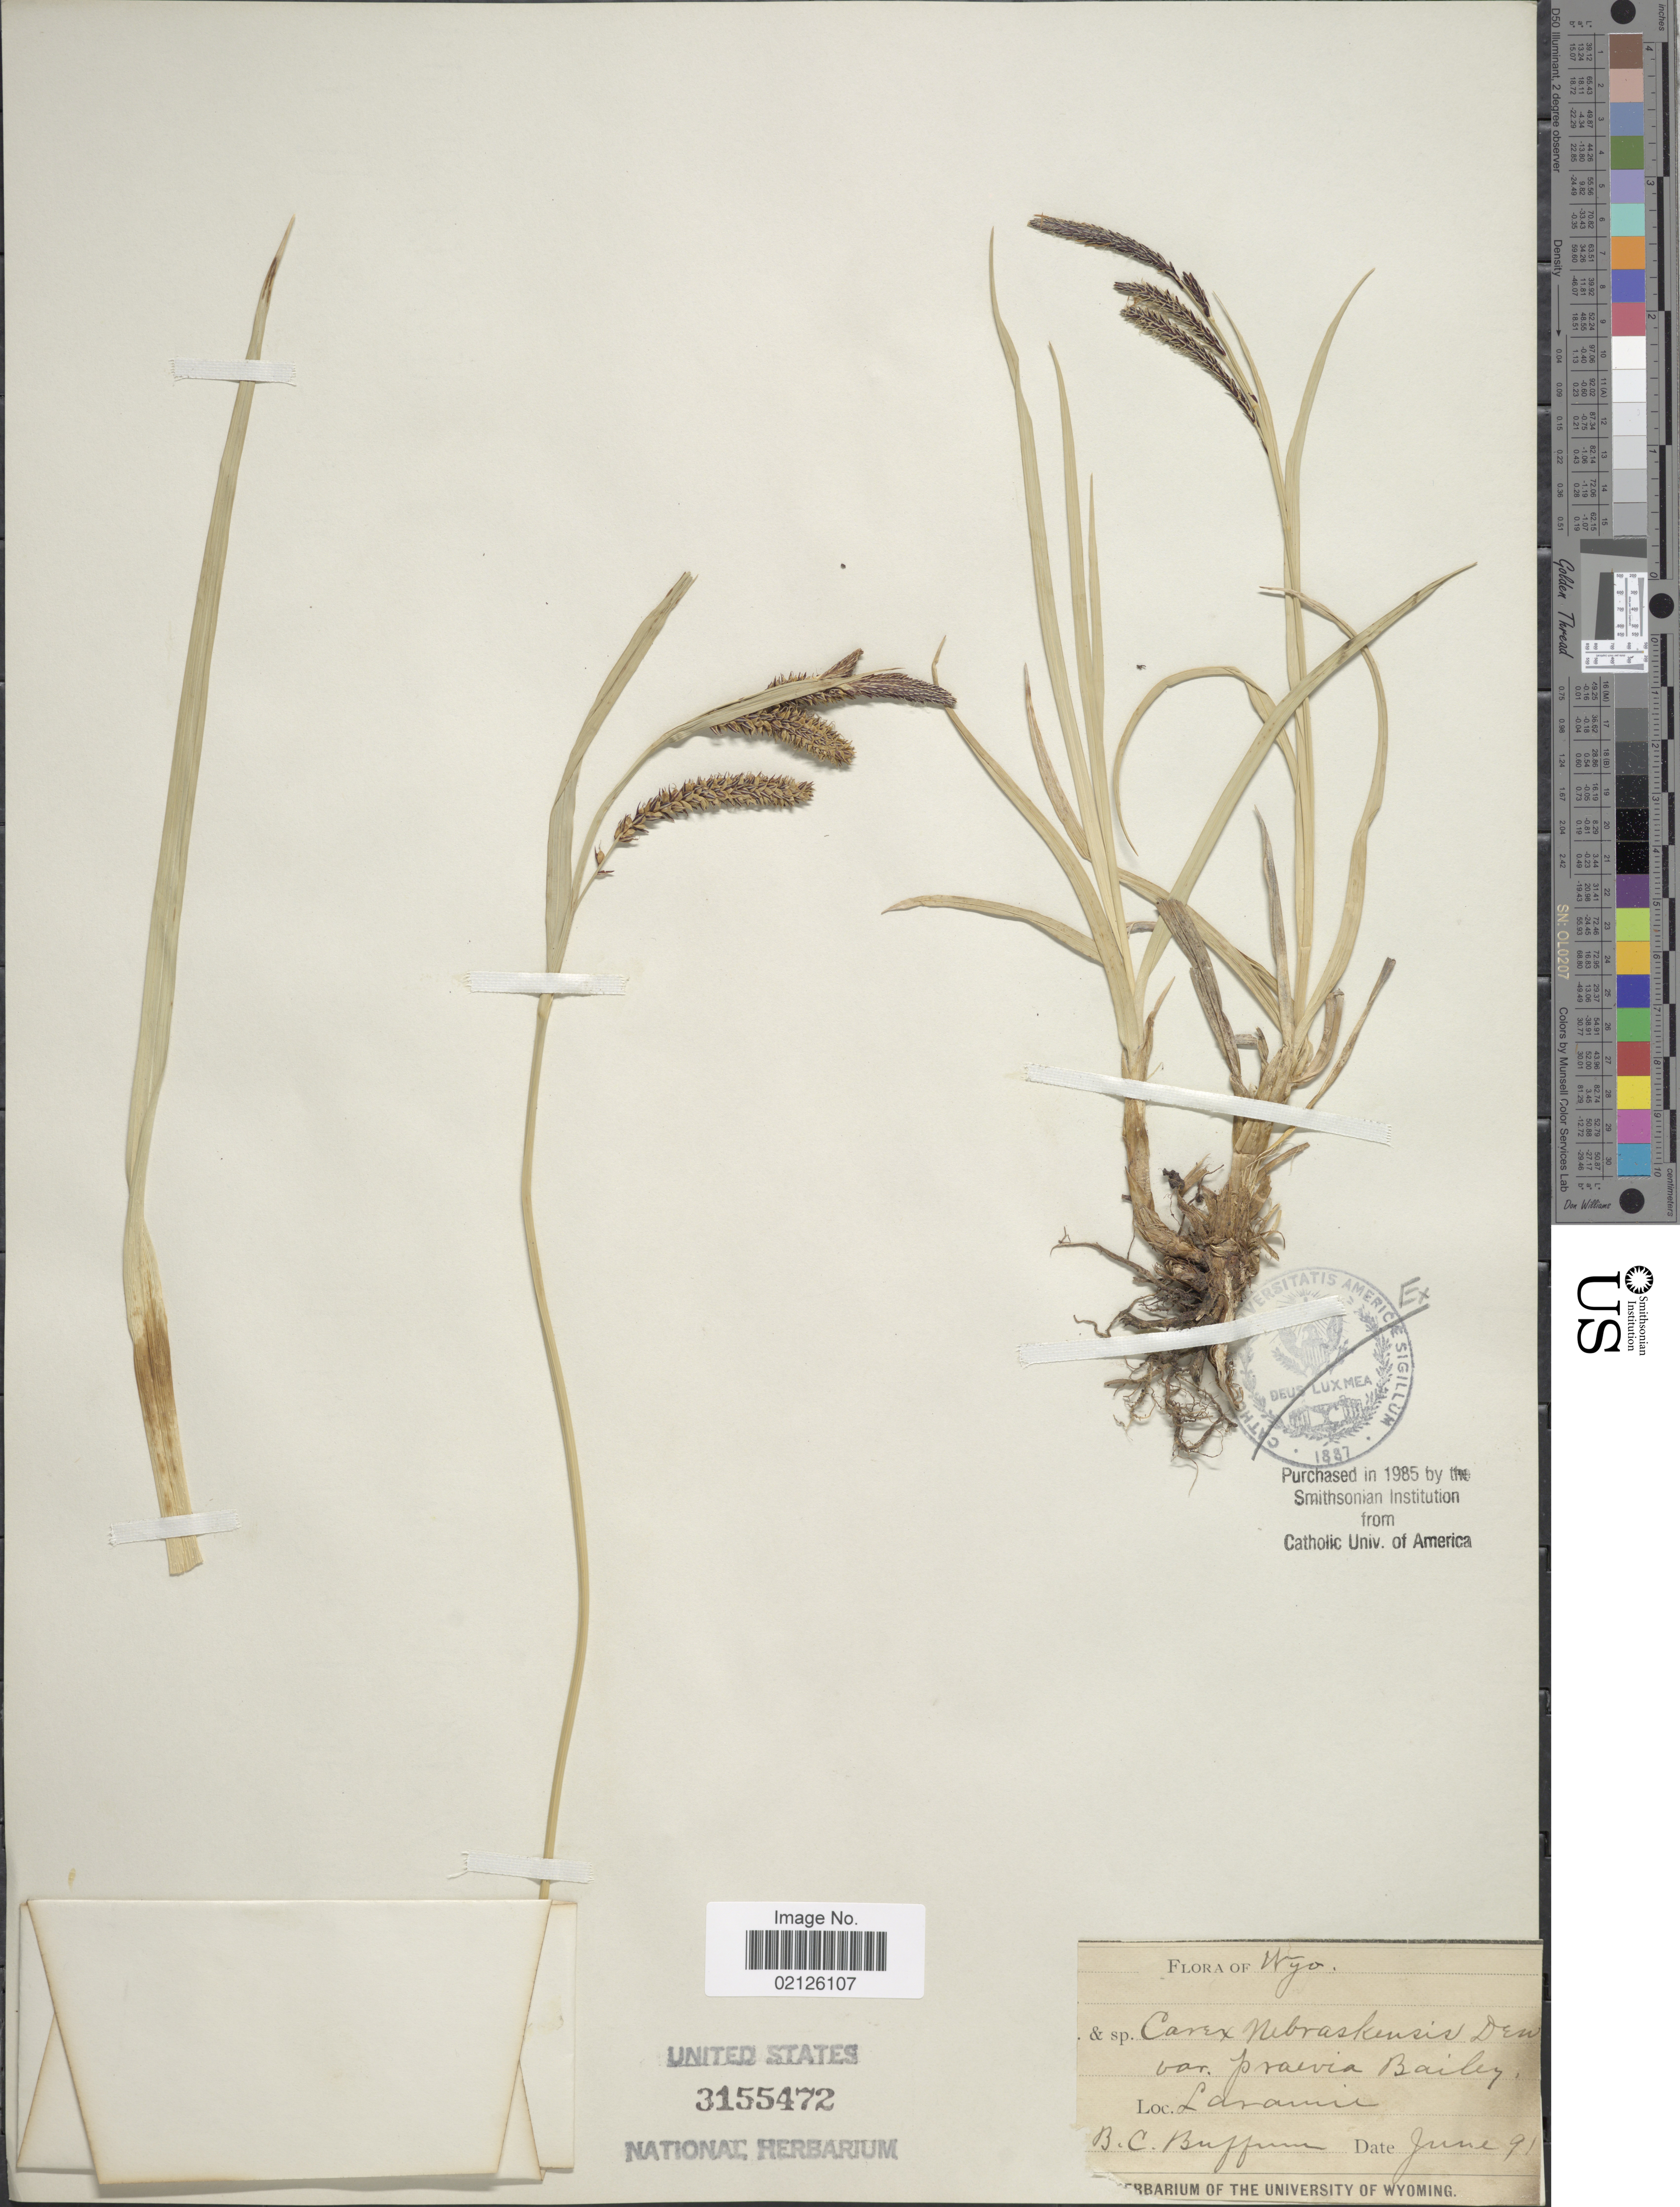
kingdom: Plantae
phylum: Tracheophyta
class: Liliopsida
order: Poales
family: Cyperaceae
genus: Carex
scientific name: Carex nebrascensis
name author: Dewey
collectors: B. Buffum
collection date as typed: Transcribed d/m/y: /6/91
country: United States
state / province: Wyoming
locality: Larami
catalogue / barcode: US 3155472